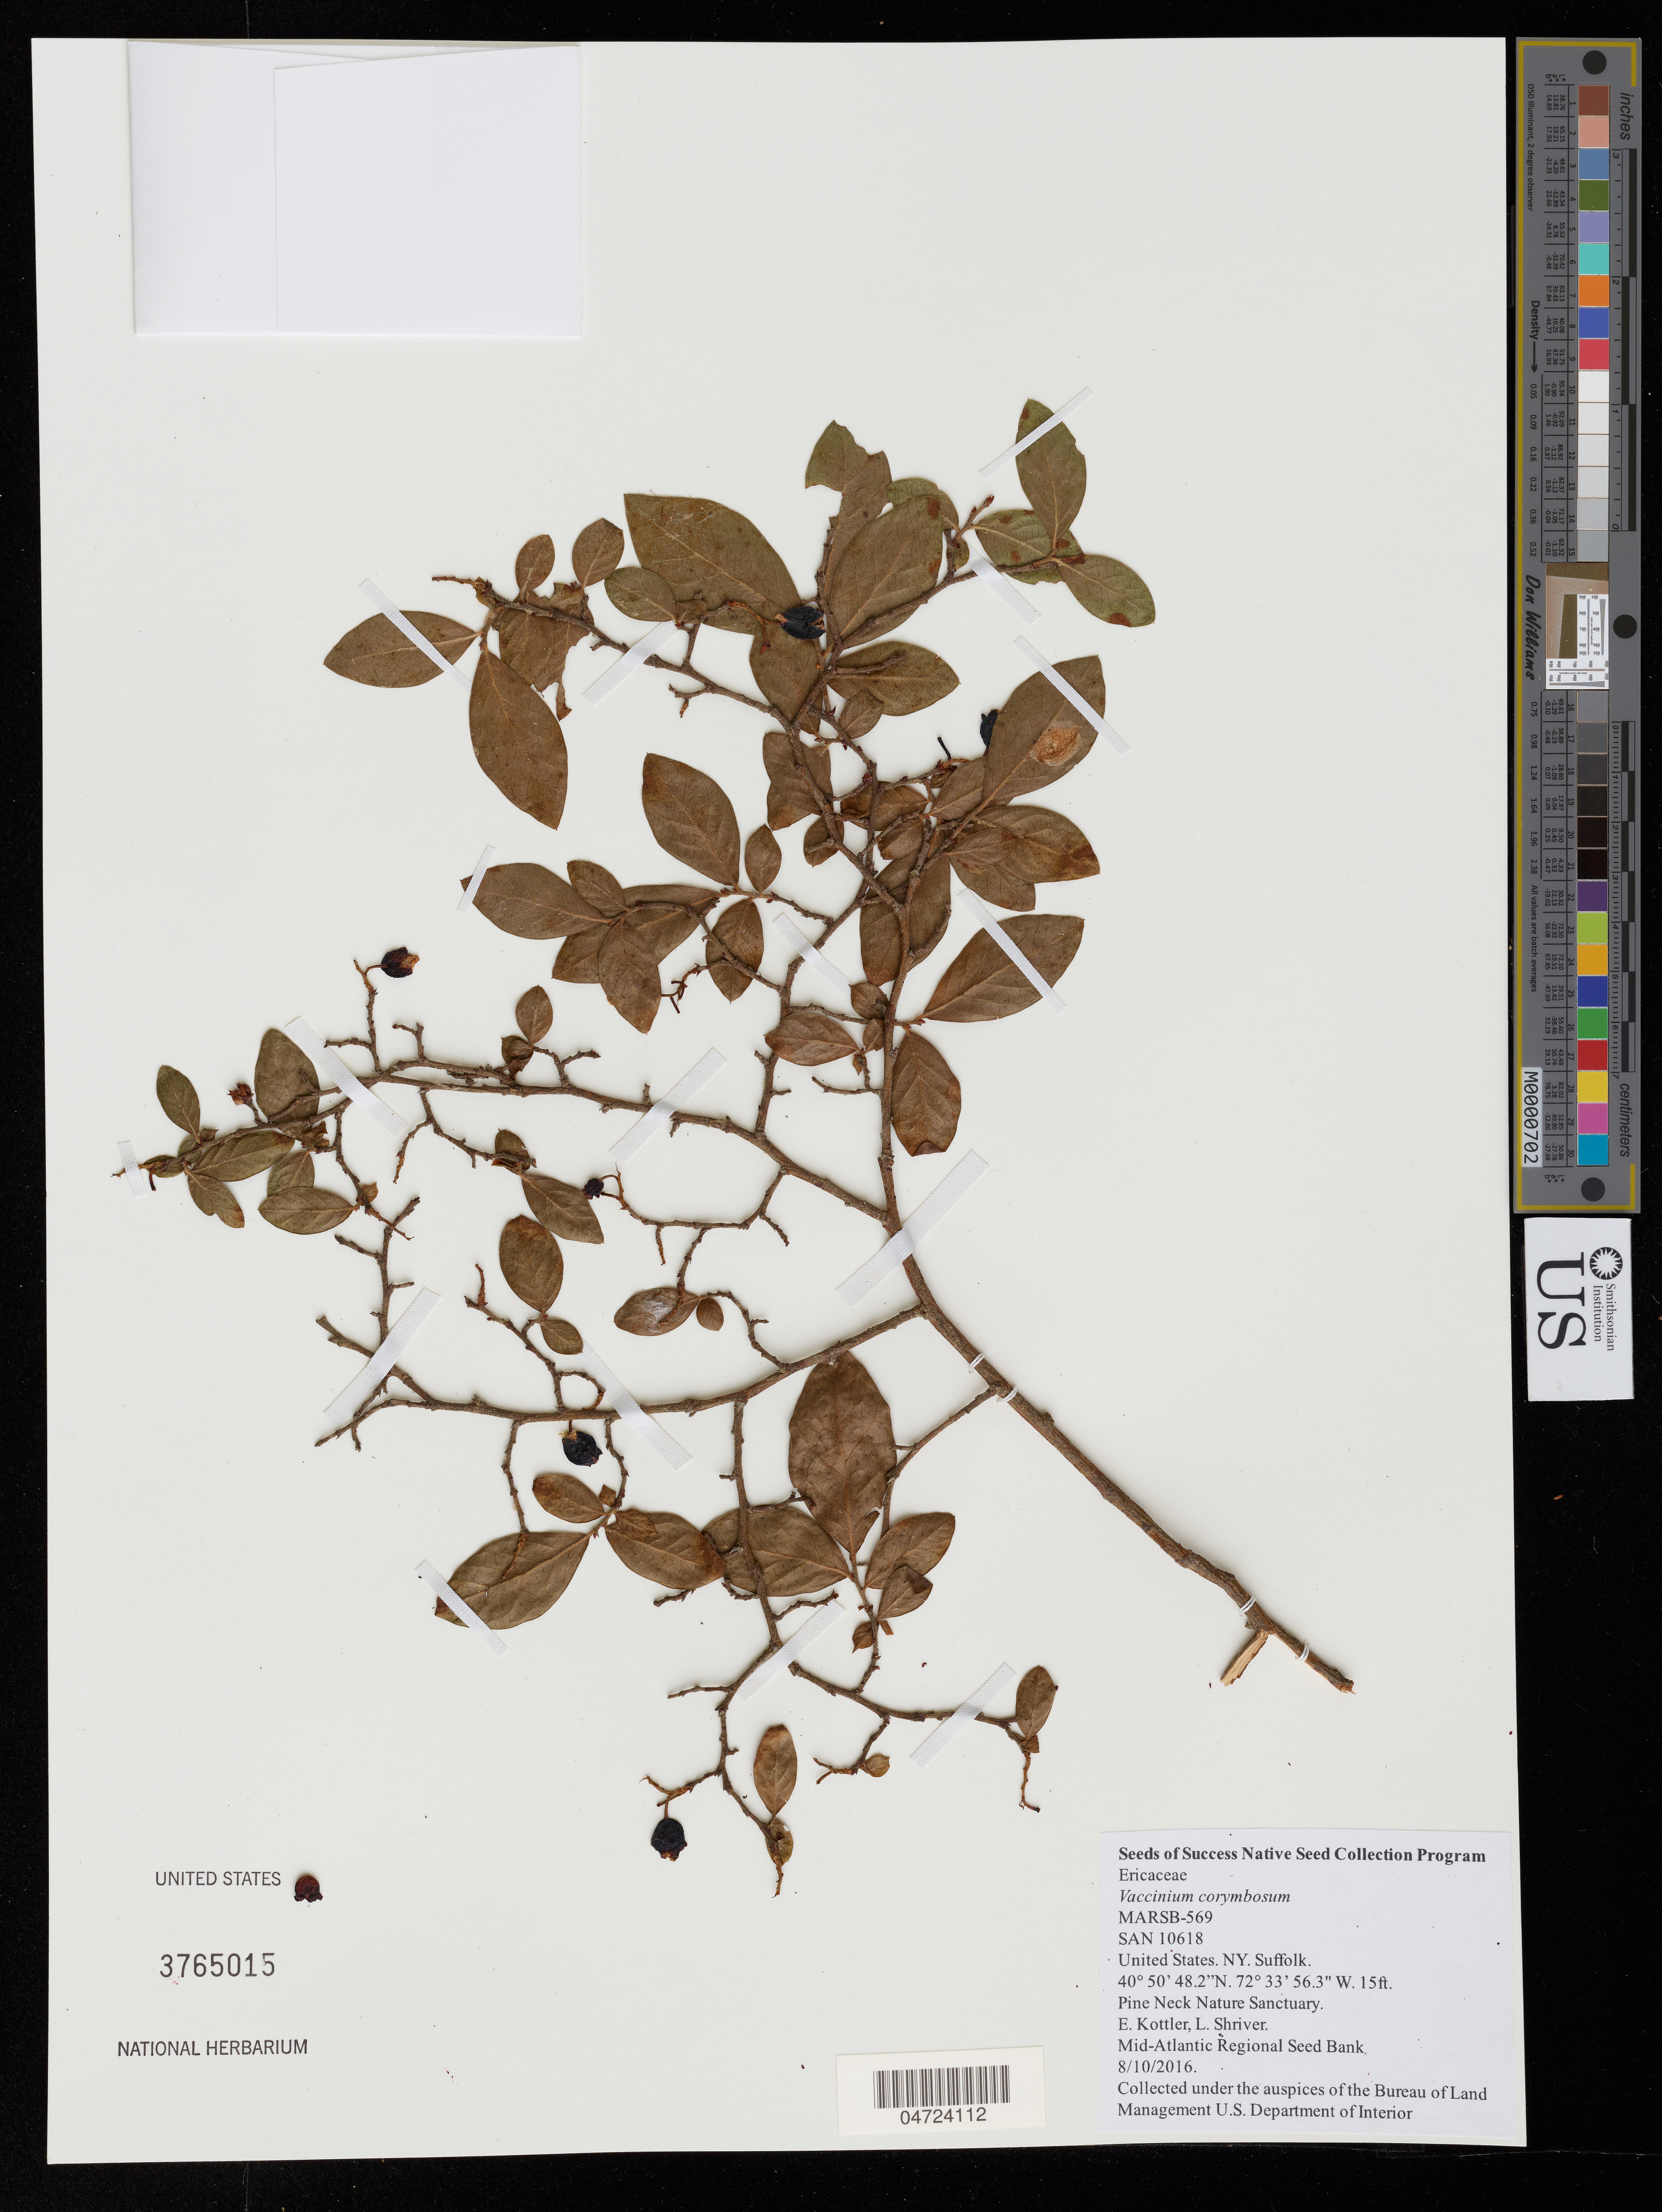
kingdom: Plantae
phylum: Tracheophyta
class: Magnoliopsida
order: Ericales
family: Ericaceae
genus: Vaccinium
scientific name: Vaccinium corymbosum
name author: L.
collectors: E. Kottler & L. Shriver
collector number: MARSB-569/SAN10618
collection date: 2016-08-10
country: United States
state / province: New York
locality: Suffolk. Pine Neck Nature Sanctuary.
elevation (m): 5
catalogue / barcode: US 3765015